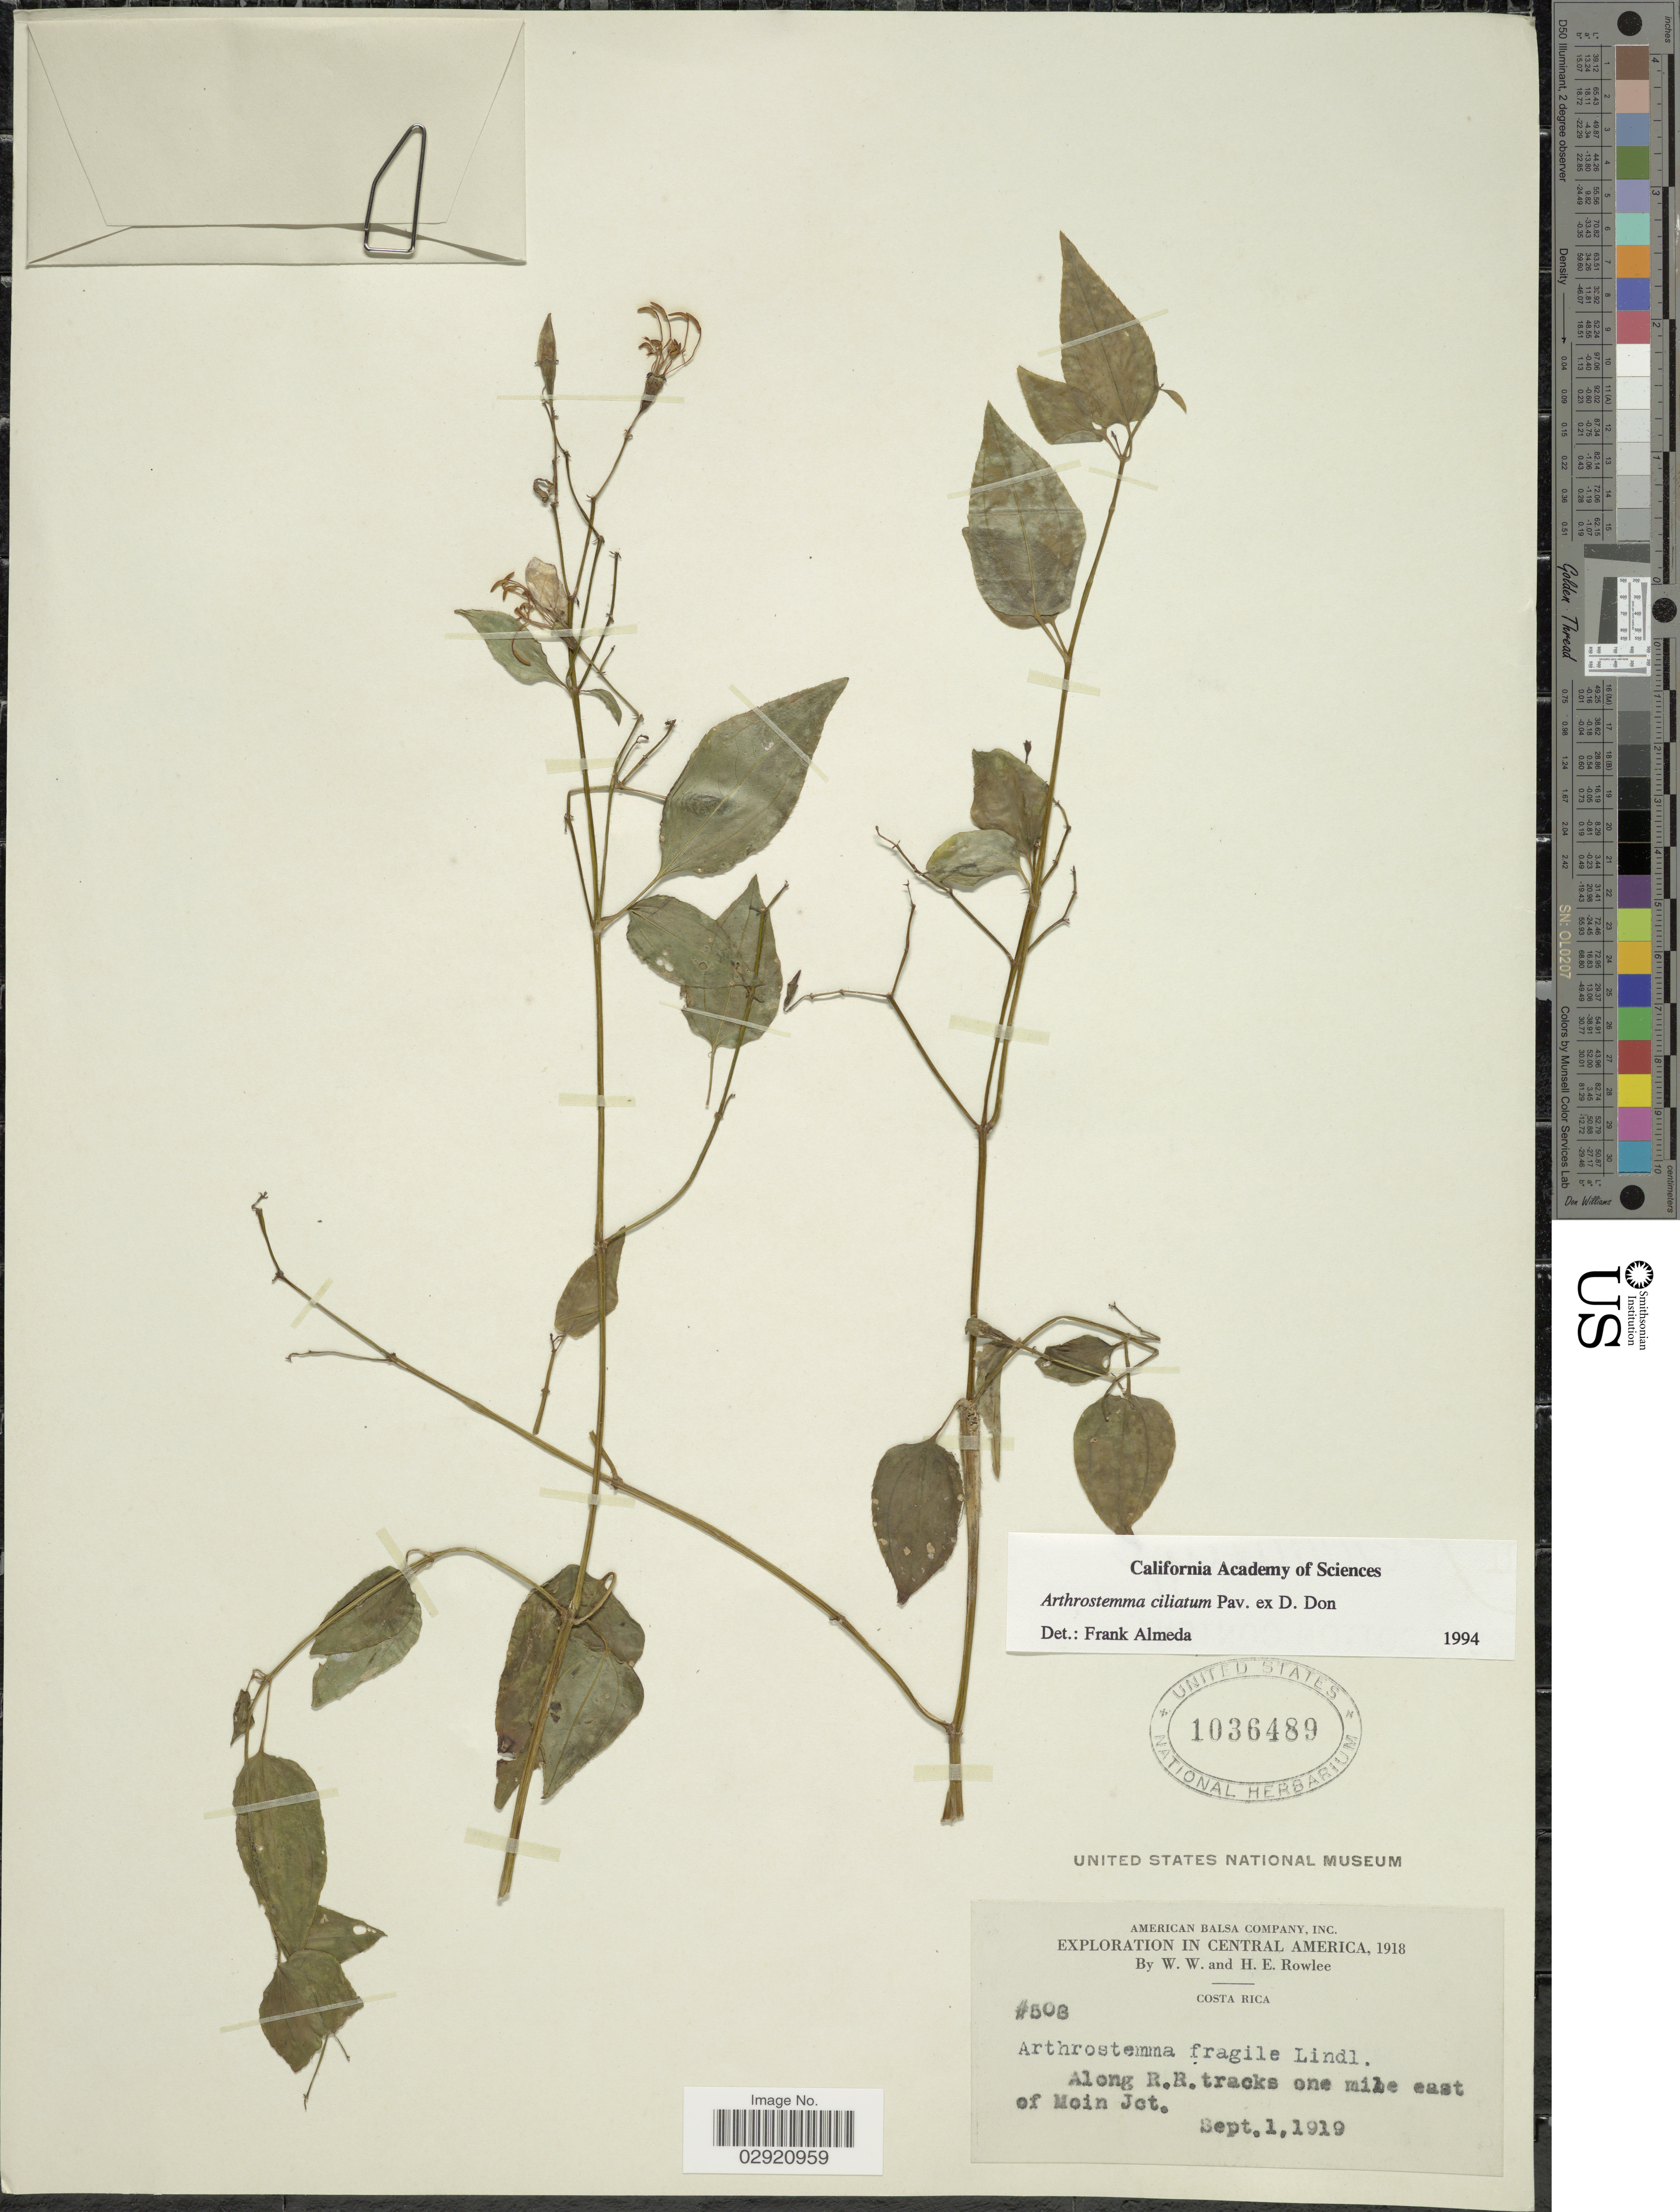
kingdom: Plantae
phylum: Tracheophyta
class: Magnoliopsida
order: Myrtales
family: Melastomataceae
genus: Arthrostemma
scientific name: Arthrostemma ciliatum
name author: Pav. ex D. Don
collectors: W. W. Rowlee & H. E. Rowlee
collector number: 503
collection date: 1919-09-01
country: Costa Rica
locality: Along R. R. tracks one mile east of Moin Jct.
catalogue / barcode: US 1036489